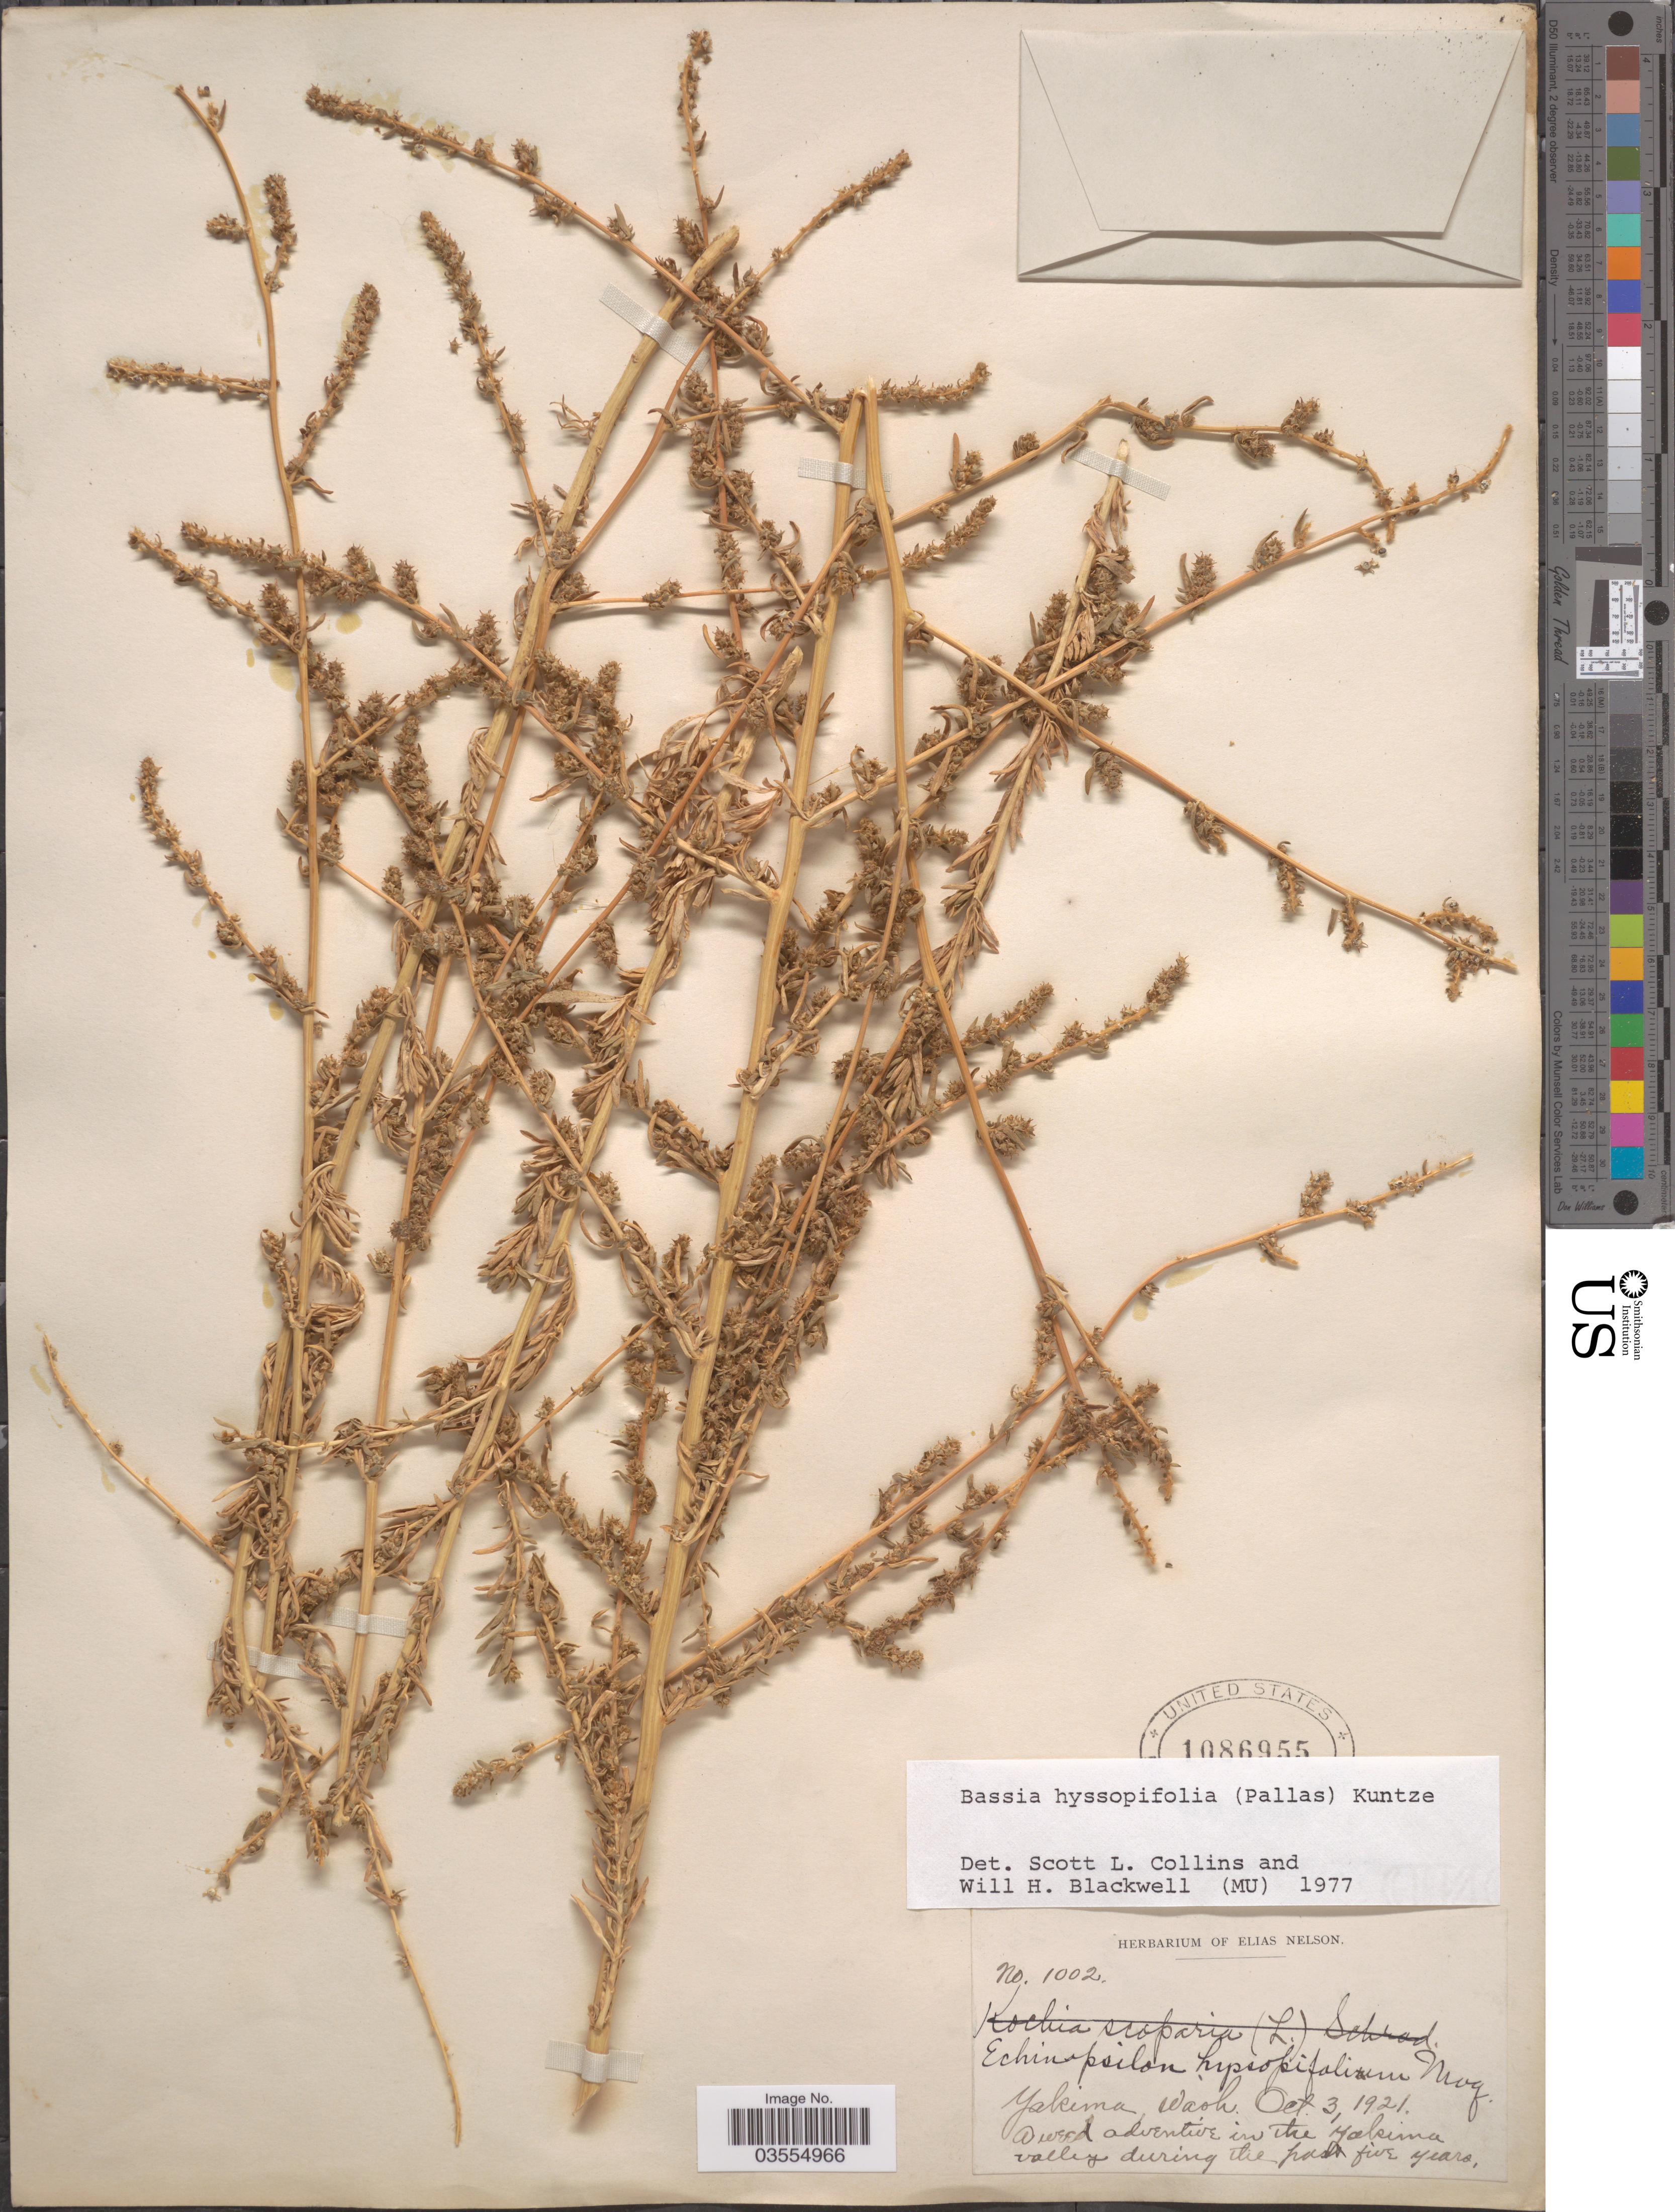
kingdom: Plantae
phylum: Tracheophyta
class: Magnoliopsida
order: Caryophyllales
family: Amaranthaceae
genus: Bassia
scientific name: Bassia hyssopifolia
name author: (Pall.) Kuntze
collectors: Ex Herb. Elias Nelson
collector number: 1002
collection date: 1921-10-03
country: United States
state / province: Washington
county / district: Yakima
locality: Yakima. A weed adventure in the Yakima valley during the past five years.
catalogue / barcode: US 1086955